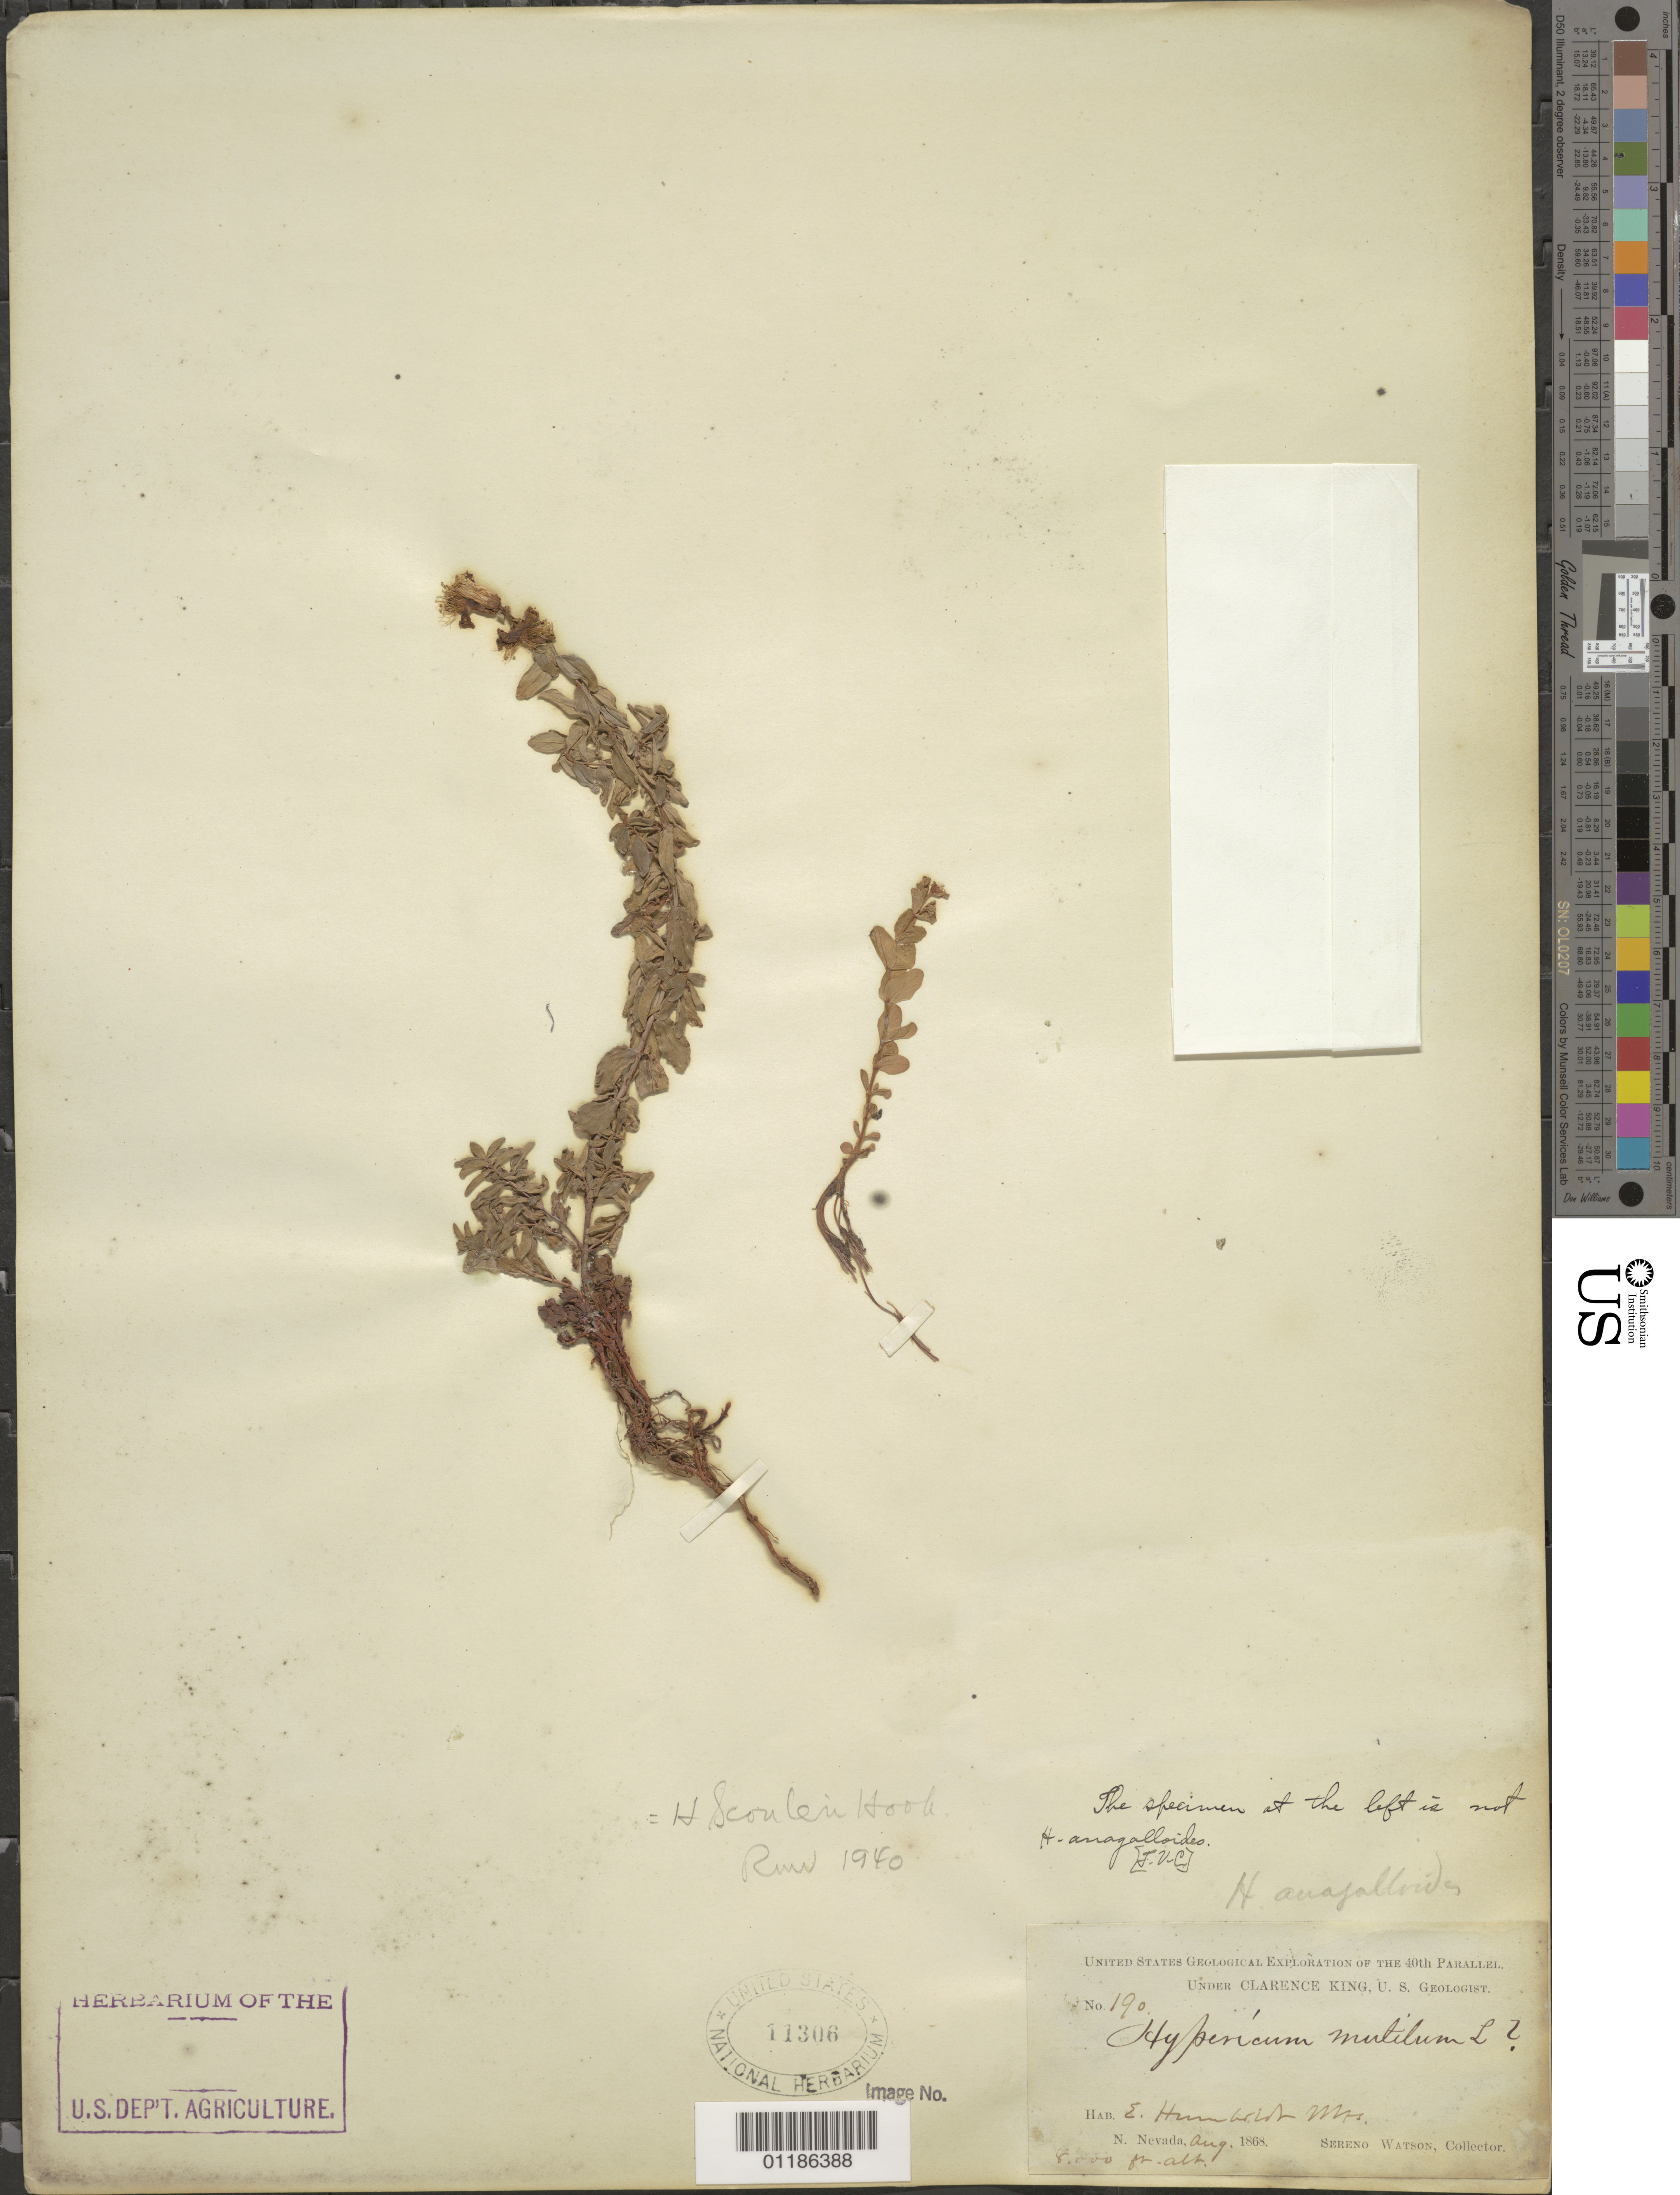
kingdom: Plantae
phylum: Tracheophyta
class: Magnoliopsida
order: Malpighiales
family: Hypericaceae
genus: Hypericum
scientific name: Hypericum anagalloides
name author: Cham. & Schltdl.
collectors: S. Watson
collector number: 190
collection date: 1868-08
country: United States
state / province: Nevada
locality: E. Humboldt Mts.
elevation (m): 2438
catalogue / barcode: US 11306